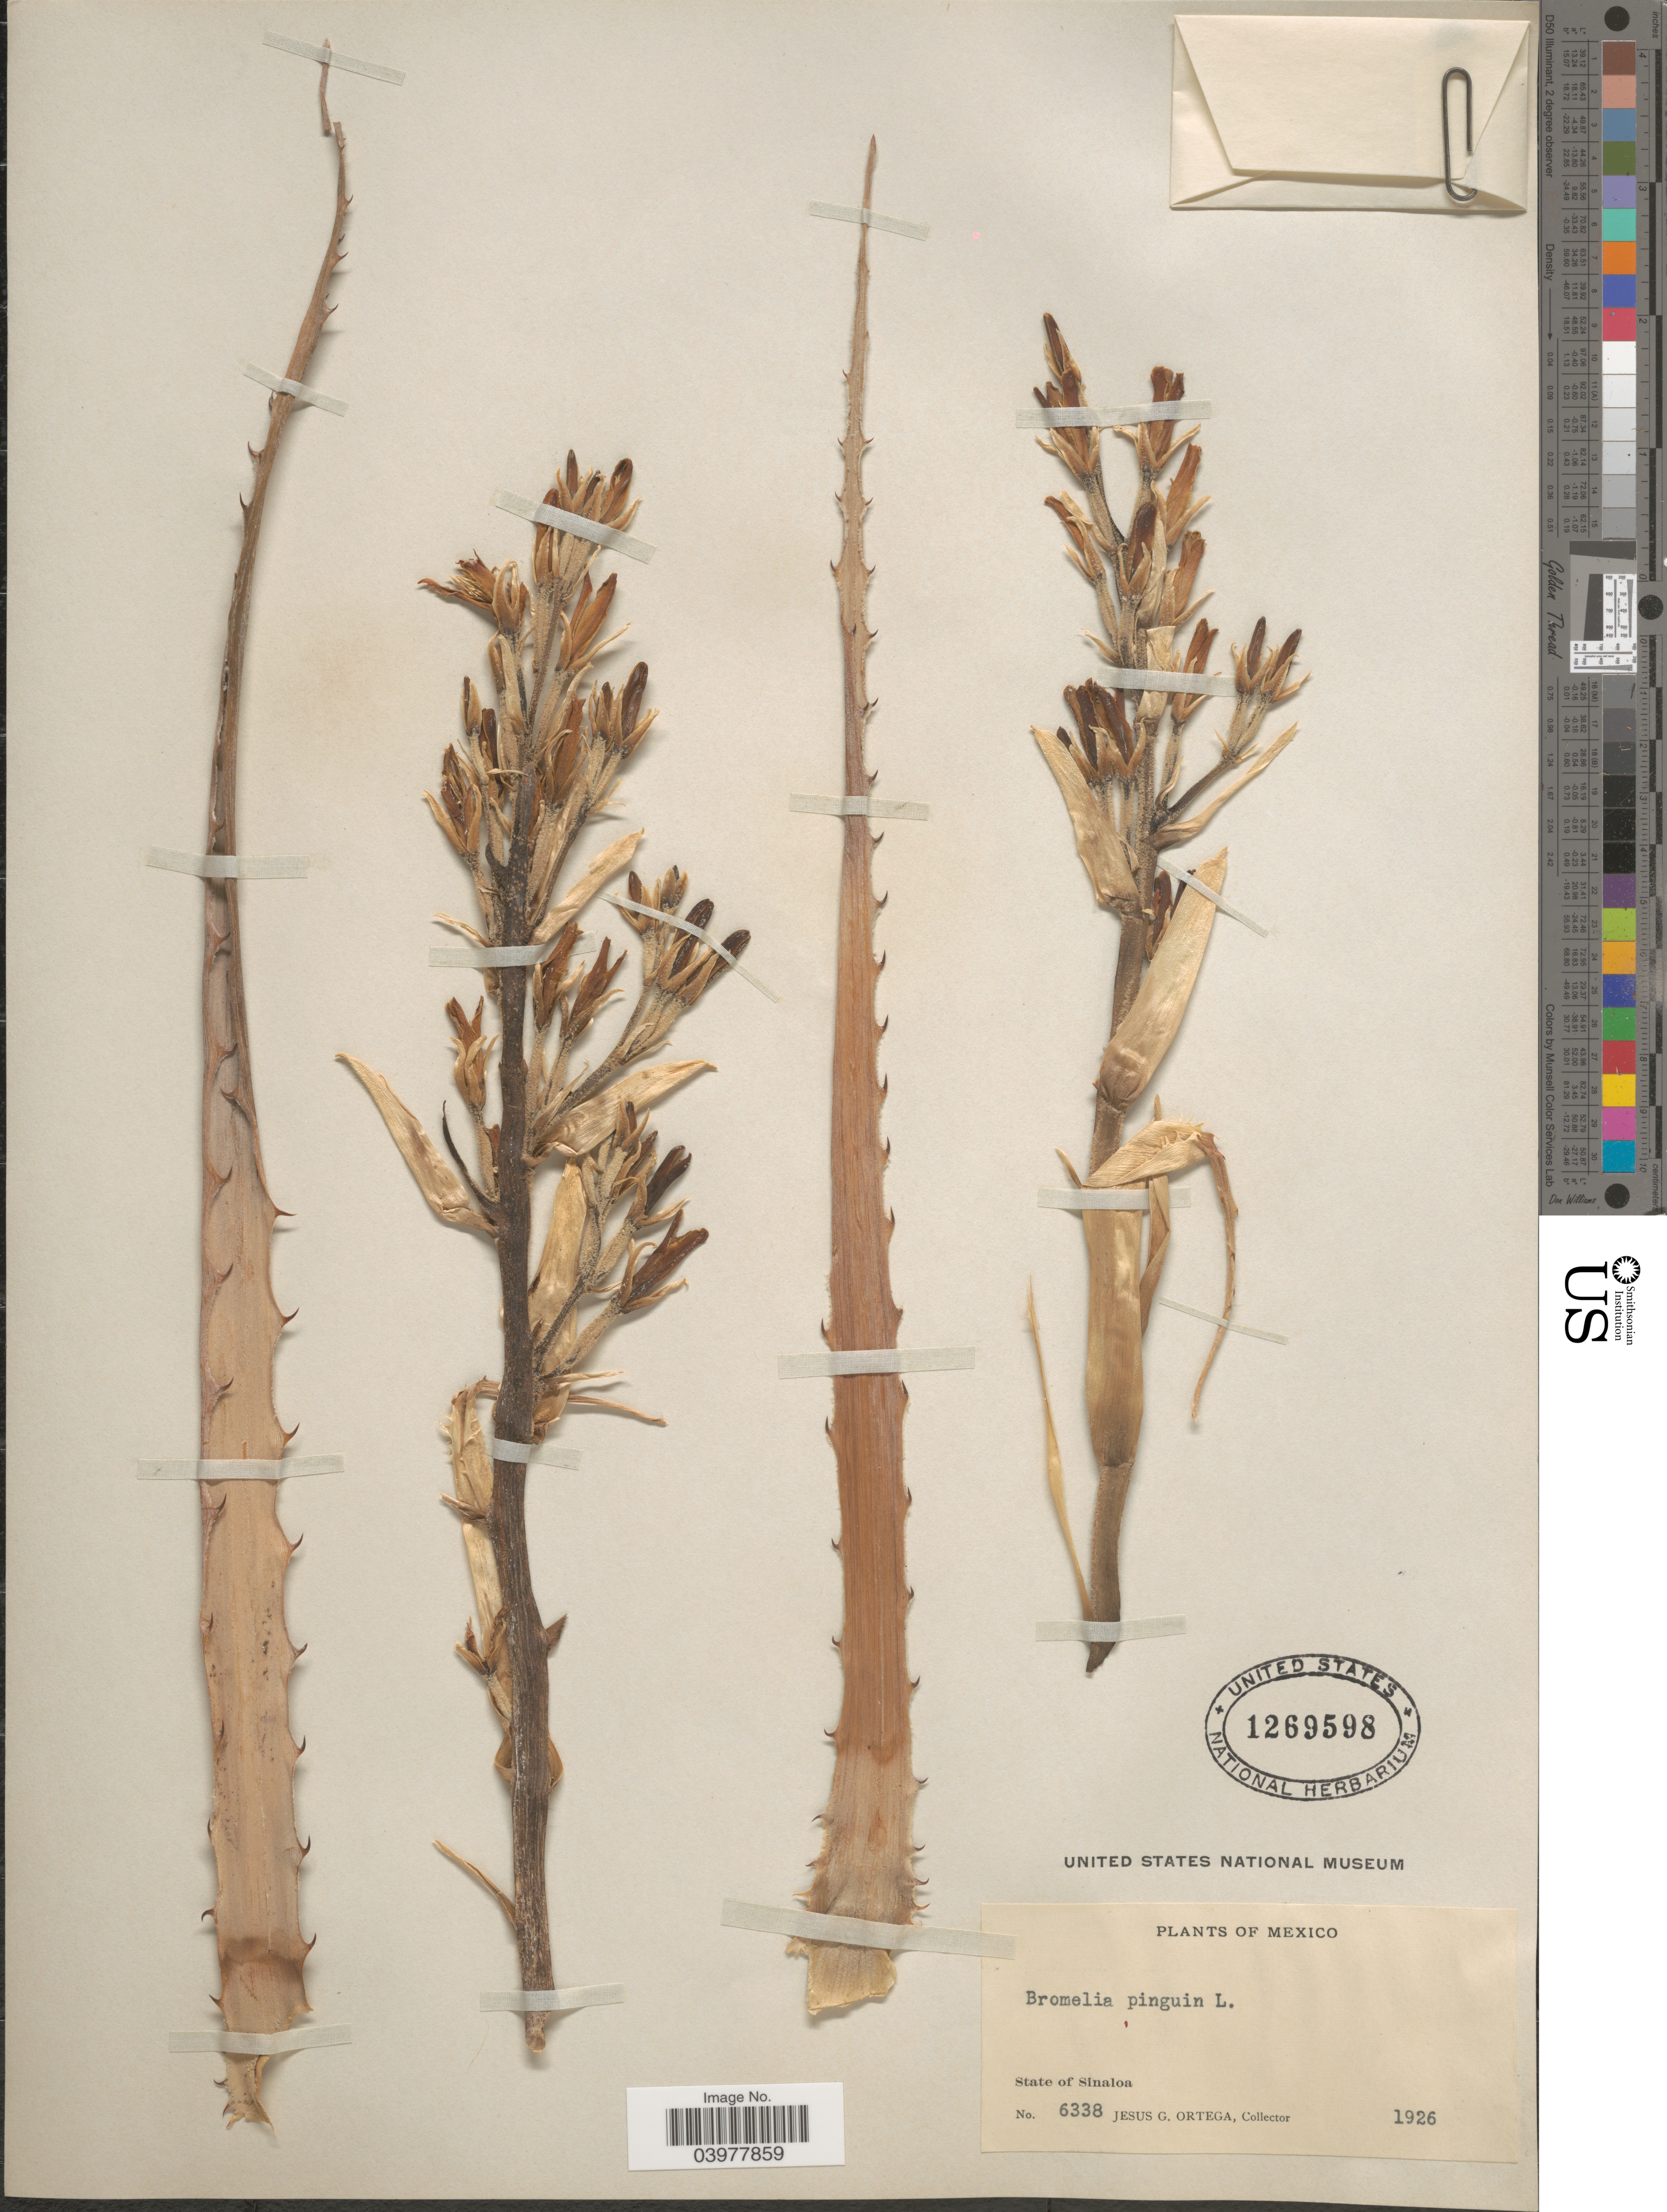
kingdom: Plantae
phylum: Tracheophyta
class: Liliopsida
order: Poales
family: Bromeliaceae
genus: Bromelia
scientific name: Bromelia alsodes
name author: H. St. John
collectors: J. Ortega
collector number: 6338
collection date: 1926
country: Mexico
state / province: Sinaloa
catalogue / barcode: US 1269598